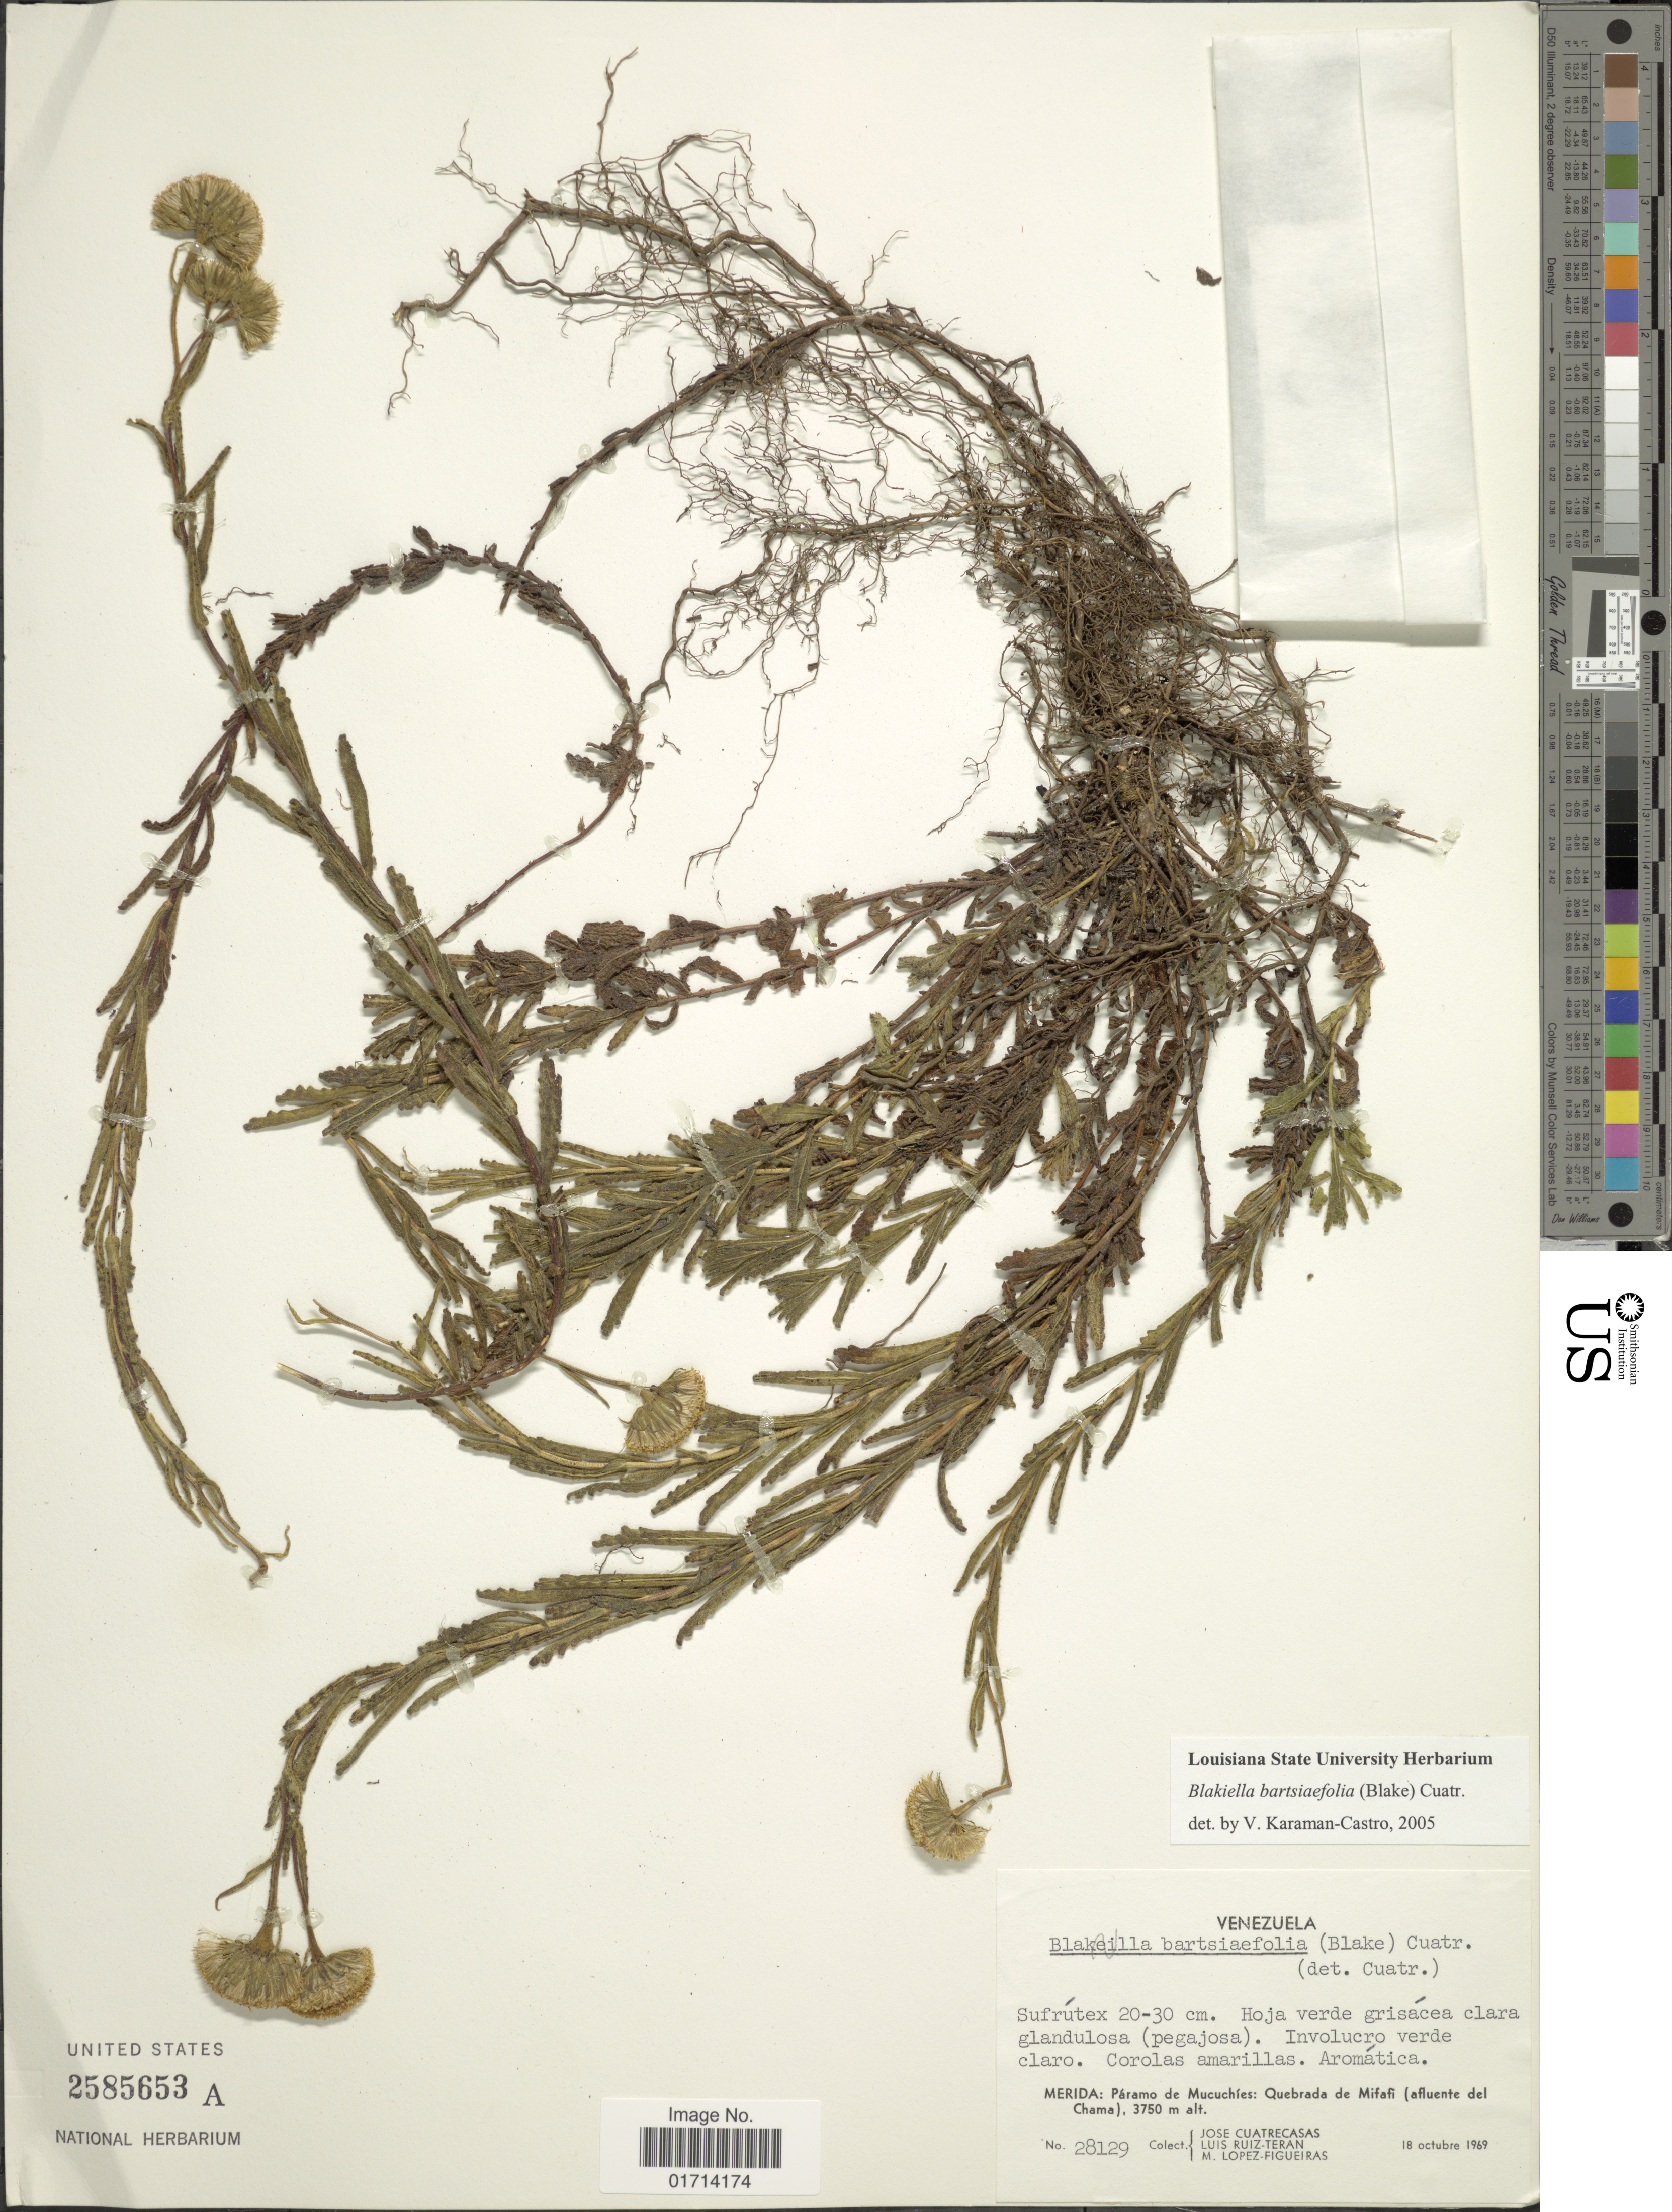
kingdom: Plantae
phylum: Tracheophyta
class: Magnoliopsida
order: Asterales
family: Asteraceae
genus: Blakiella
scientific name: Blakiella bartsiifolia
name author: (S.F. Blake) Cuatrec.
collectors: J. Cuatrecasas, L. Teran & M. Lopéz-F.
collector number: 28129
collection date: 1969-10-18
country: Venezuela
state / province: Mérida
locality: Paramo de Mucuchies: Quebrada de Mifafi (afluente del Chama)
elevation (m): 3750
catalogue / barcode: US 2585653A